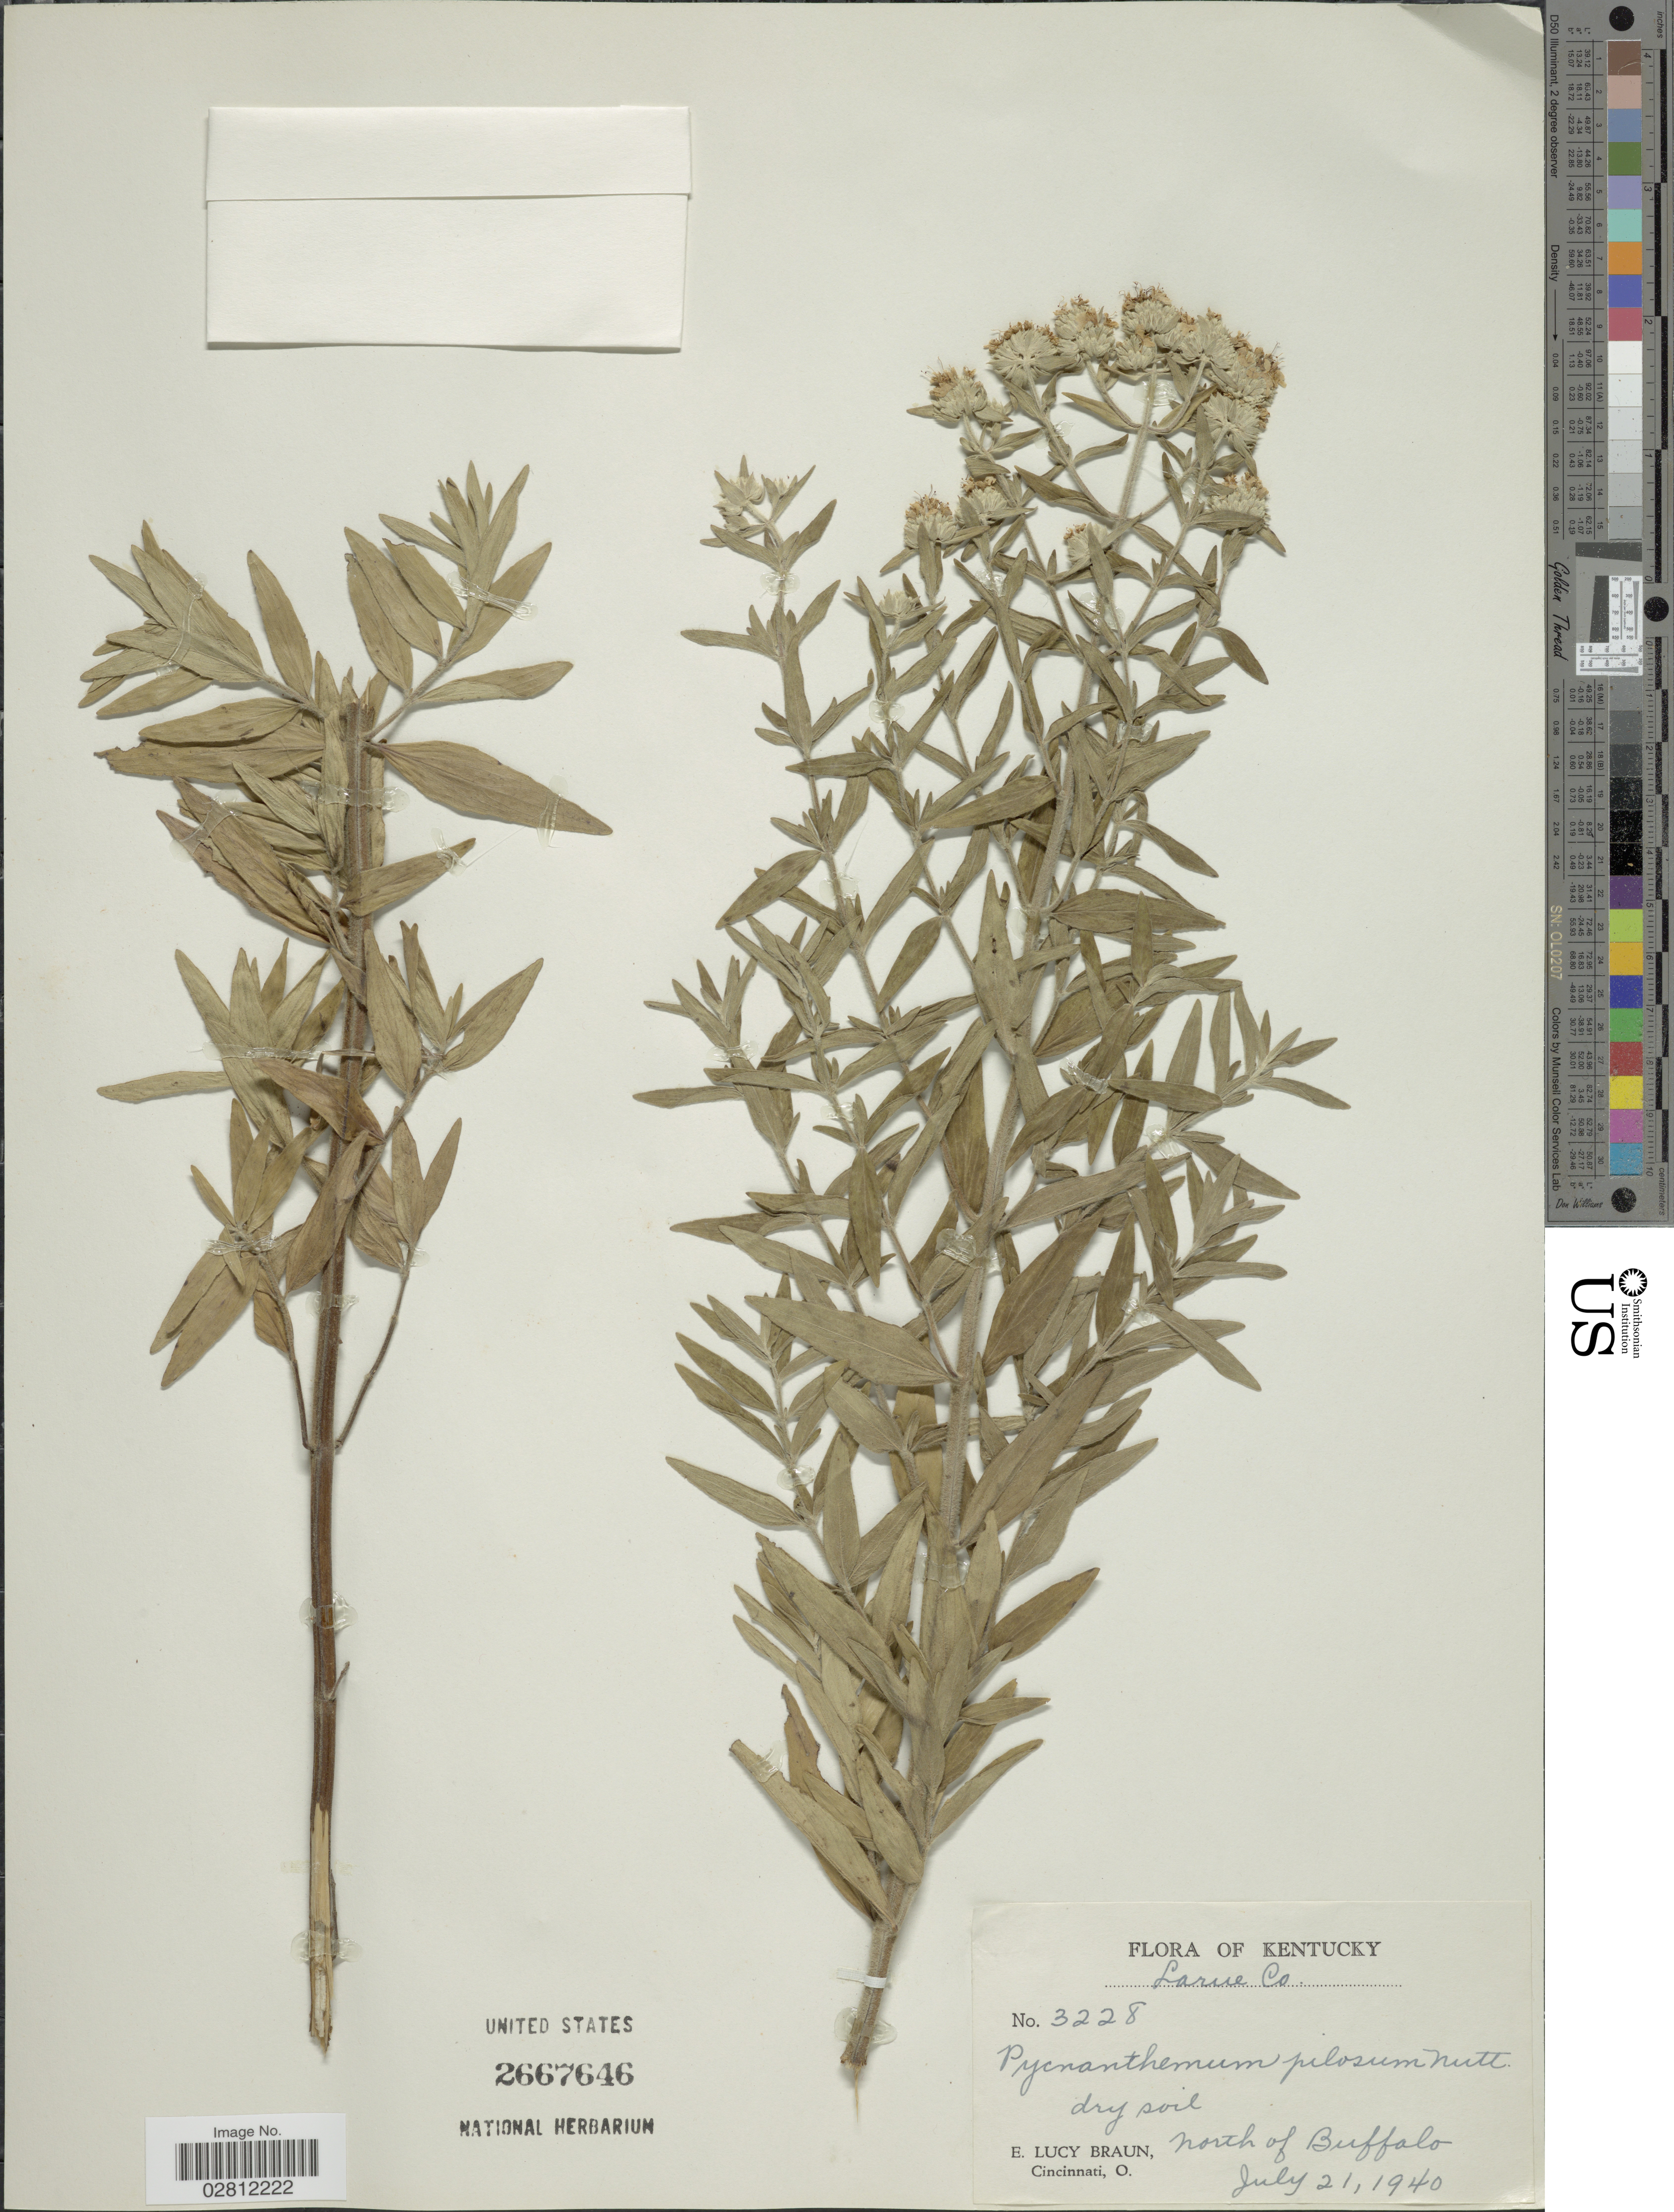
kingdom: Plantae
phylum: Tracheophyta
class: Magnoliopsida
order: Lamiales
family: Lamiaceae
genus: Pycnanthemum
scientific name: Pycnanthemum pilosum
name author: Nutt.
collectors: E. L. Braun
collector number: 3228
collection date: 1940-07-21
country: United States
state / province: Kentucky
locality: Larue Co., North of Buffalo.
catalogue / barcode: US 2667646